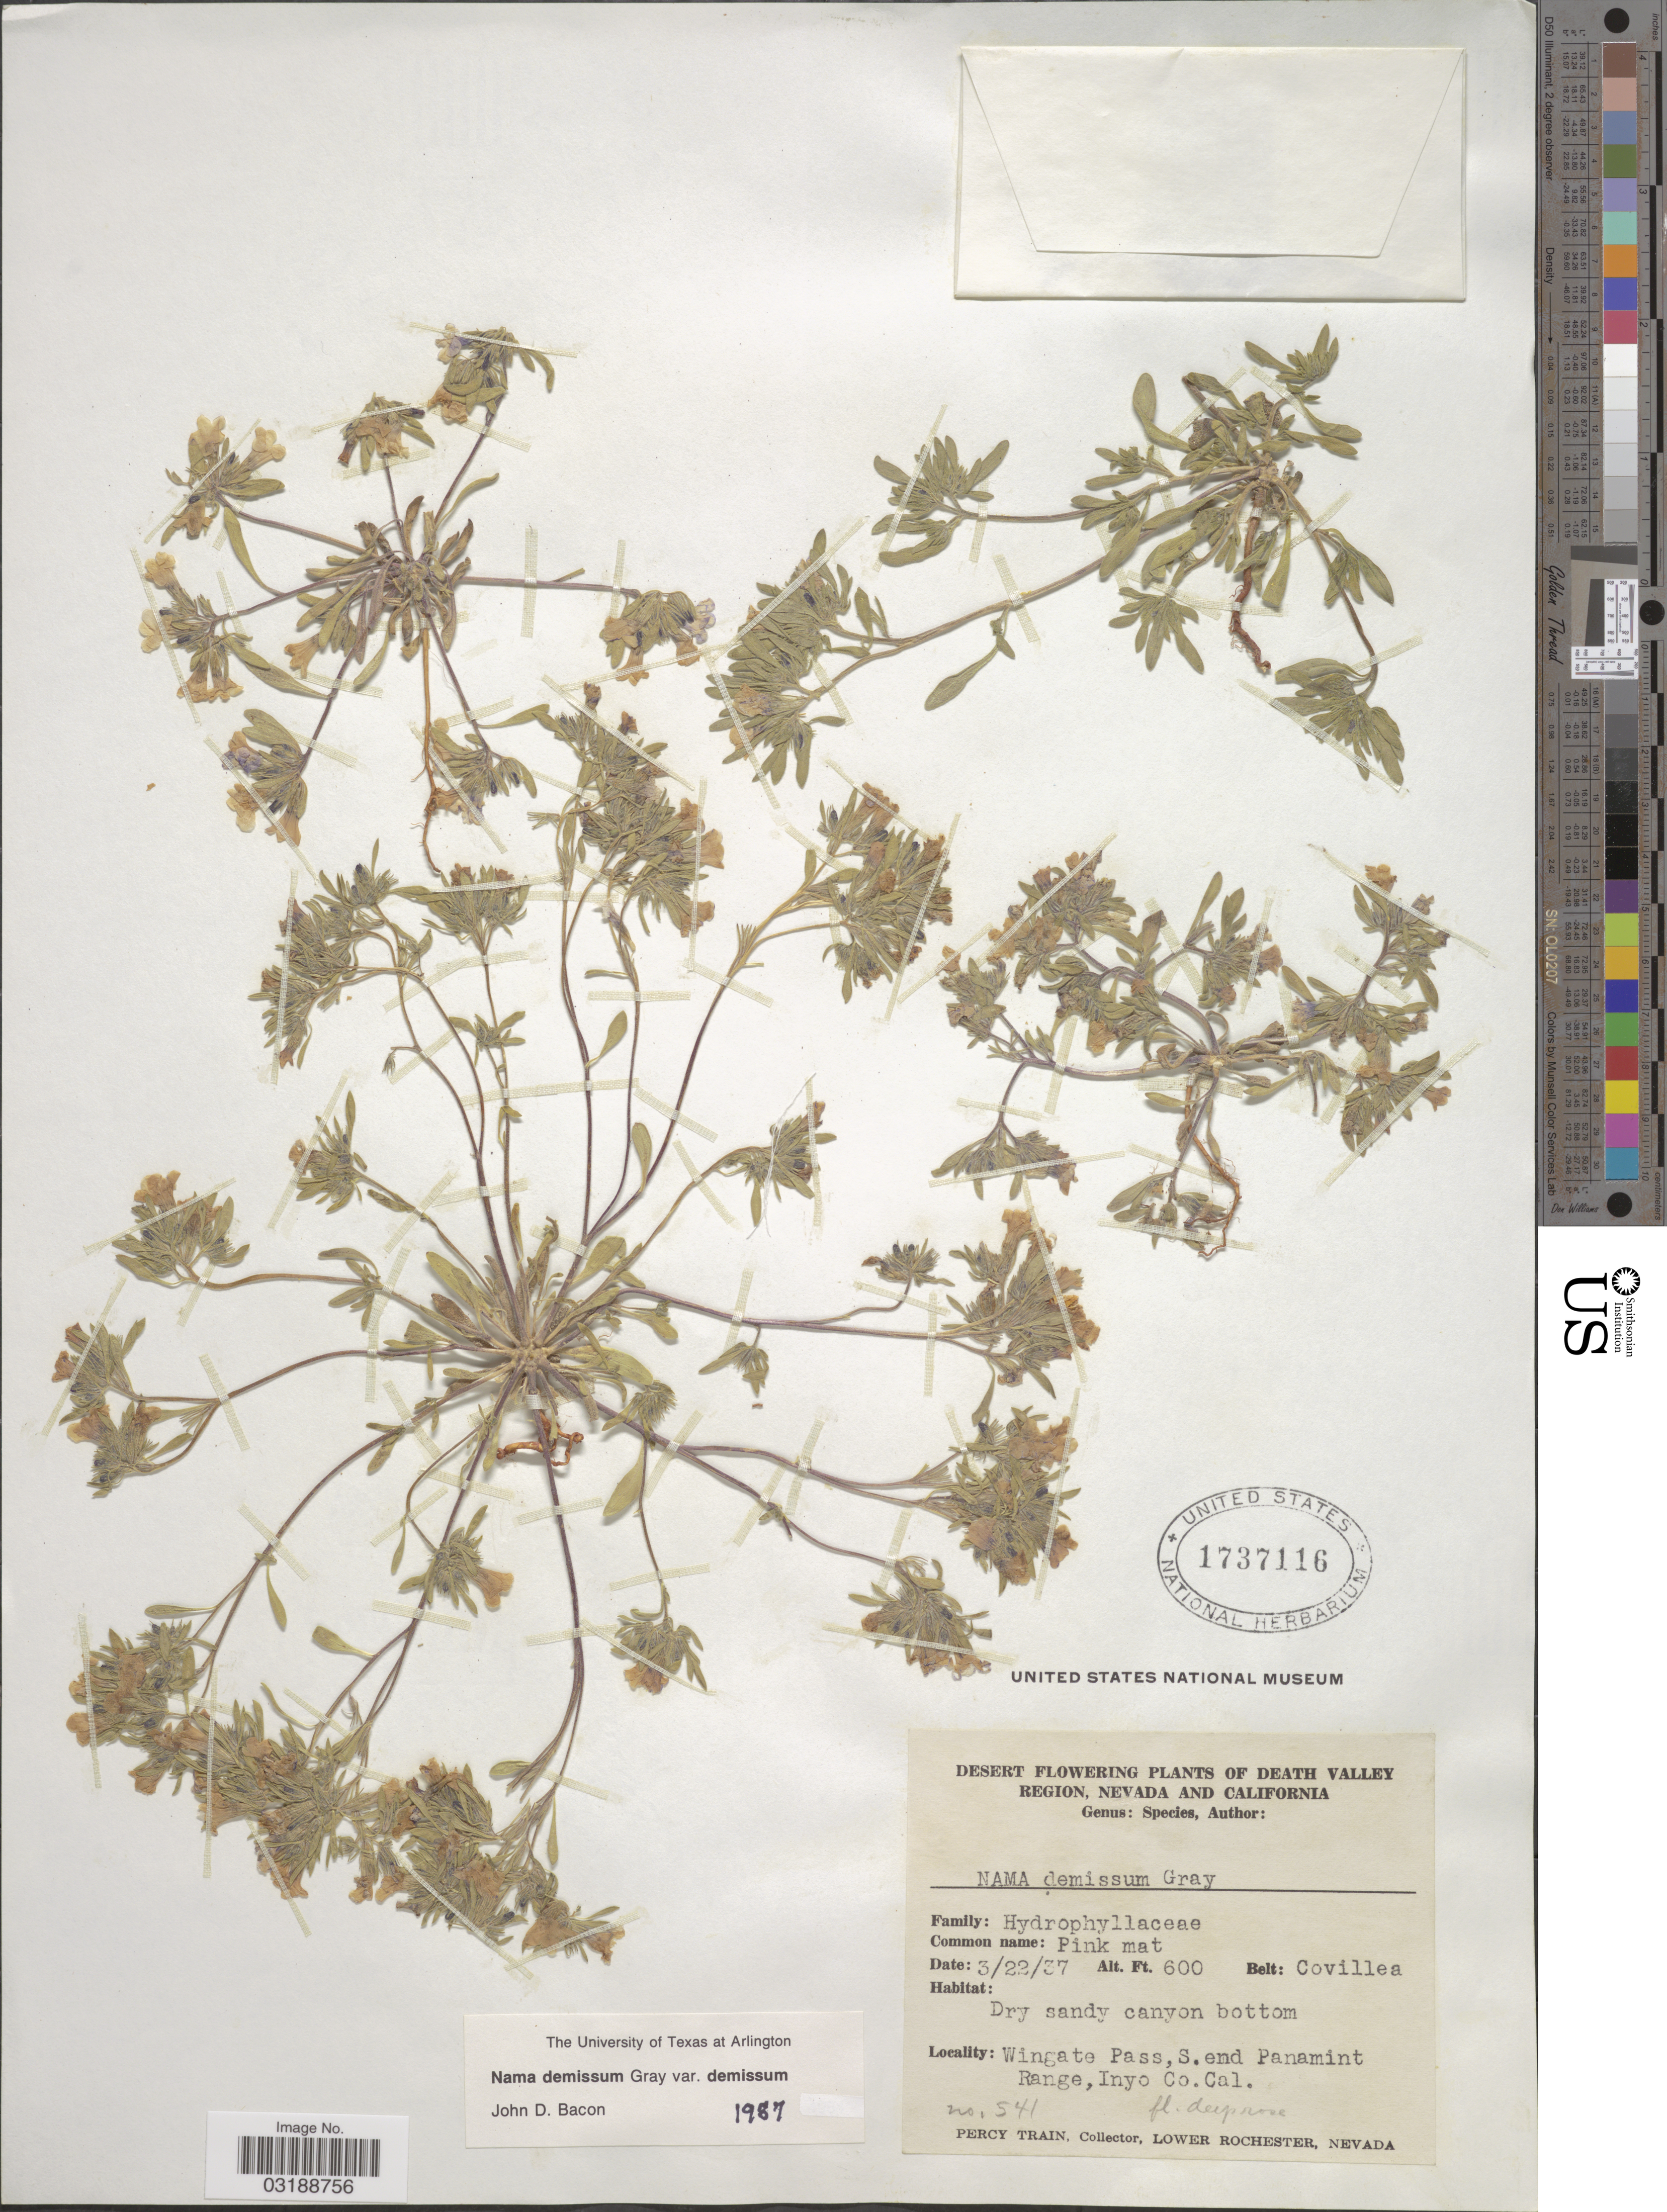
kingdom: Plantae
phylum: Tracheophyta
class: Magnoliopsida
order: Boraginales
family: Namaceae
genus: Nama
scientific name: Nama demissa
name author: A. Gray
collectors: P. Train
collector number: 541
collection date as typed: Transcribed d/m/y: 22/3/37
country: United States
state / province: California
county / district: Inyo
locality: Desert flowering plants of Death Valley. Wingate Pass, S. end Panamint Range, Inyo Co. Cal.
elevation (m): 183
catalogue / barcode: US 1737116